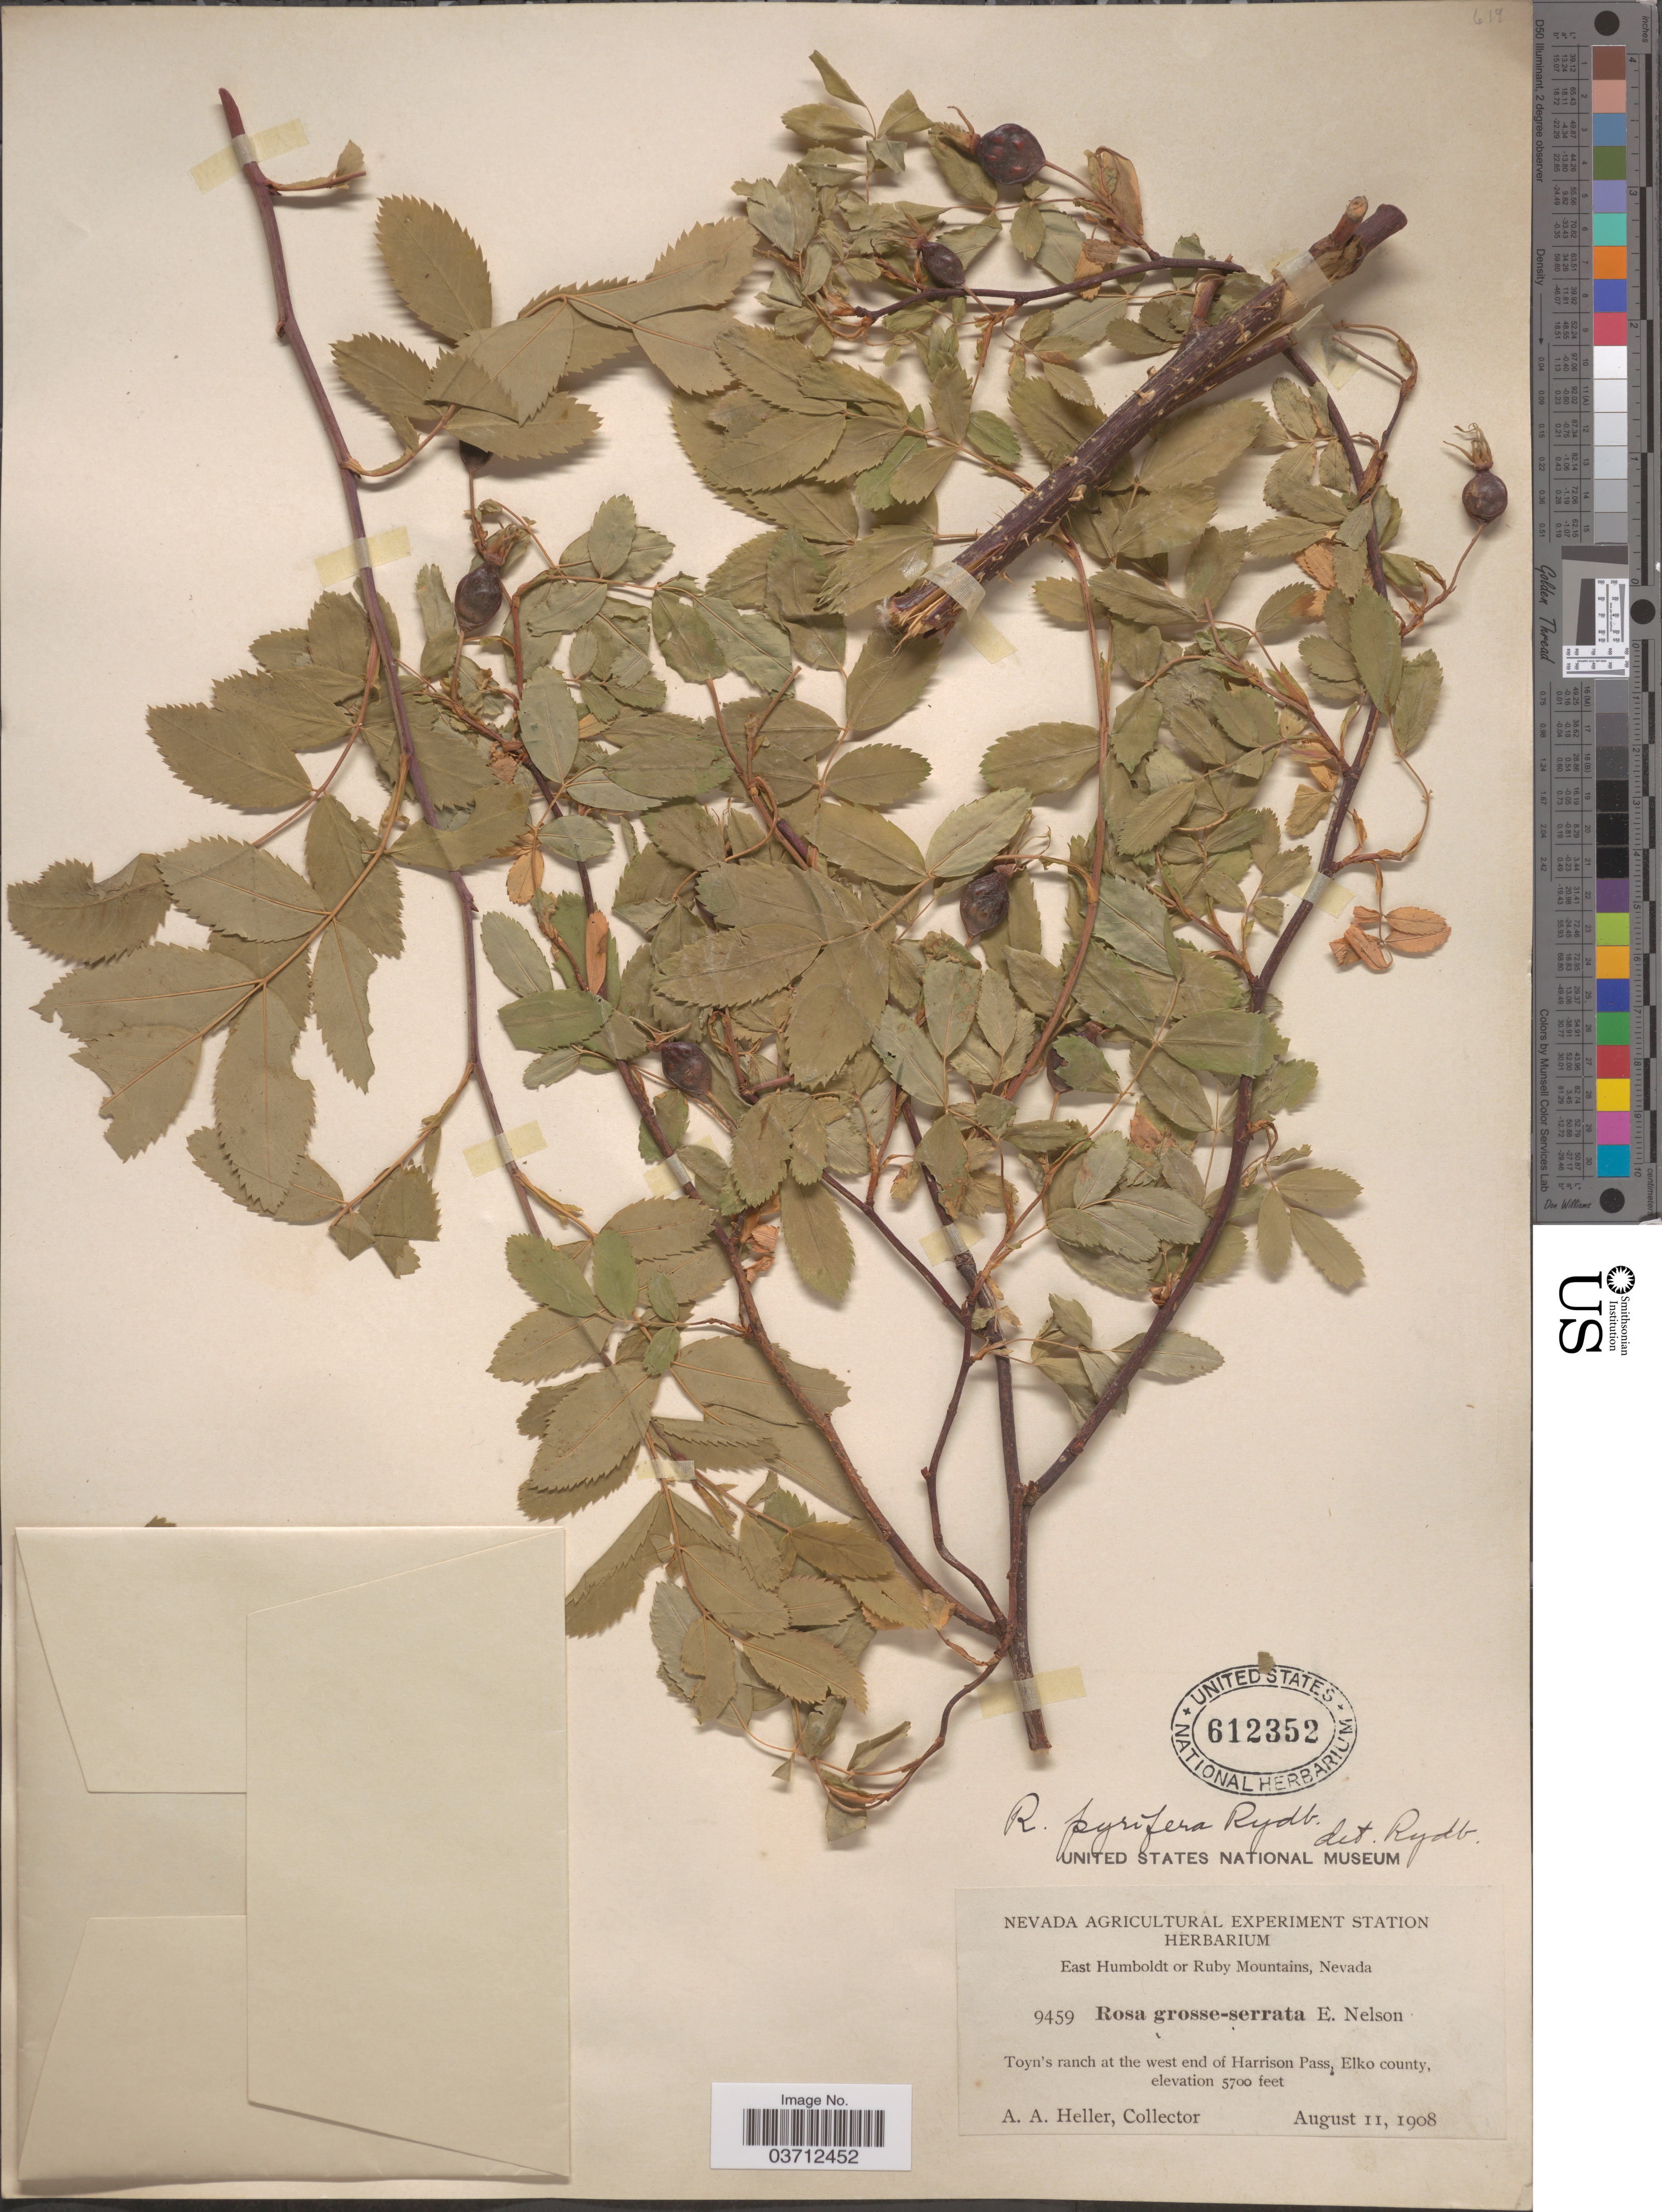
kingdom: Plantae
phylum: Tracheophyta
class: Magnoliopsida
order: Rosales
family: Rosaceae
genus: Rosa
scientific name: Rosa woodsii var. ultramontana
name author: Lindl.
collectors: A. A. Heller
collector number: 9459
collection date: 1908-08-11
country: United States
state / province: Nevada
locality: East Humboldt or Ruby Mountains. Toyn's ranch at the west end of Harrison Pass, Elko county.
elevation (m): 1737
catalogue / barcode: US 612352